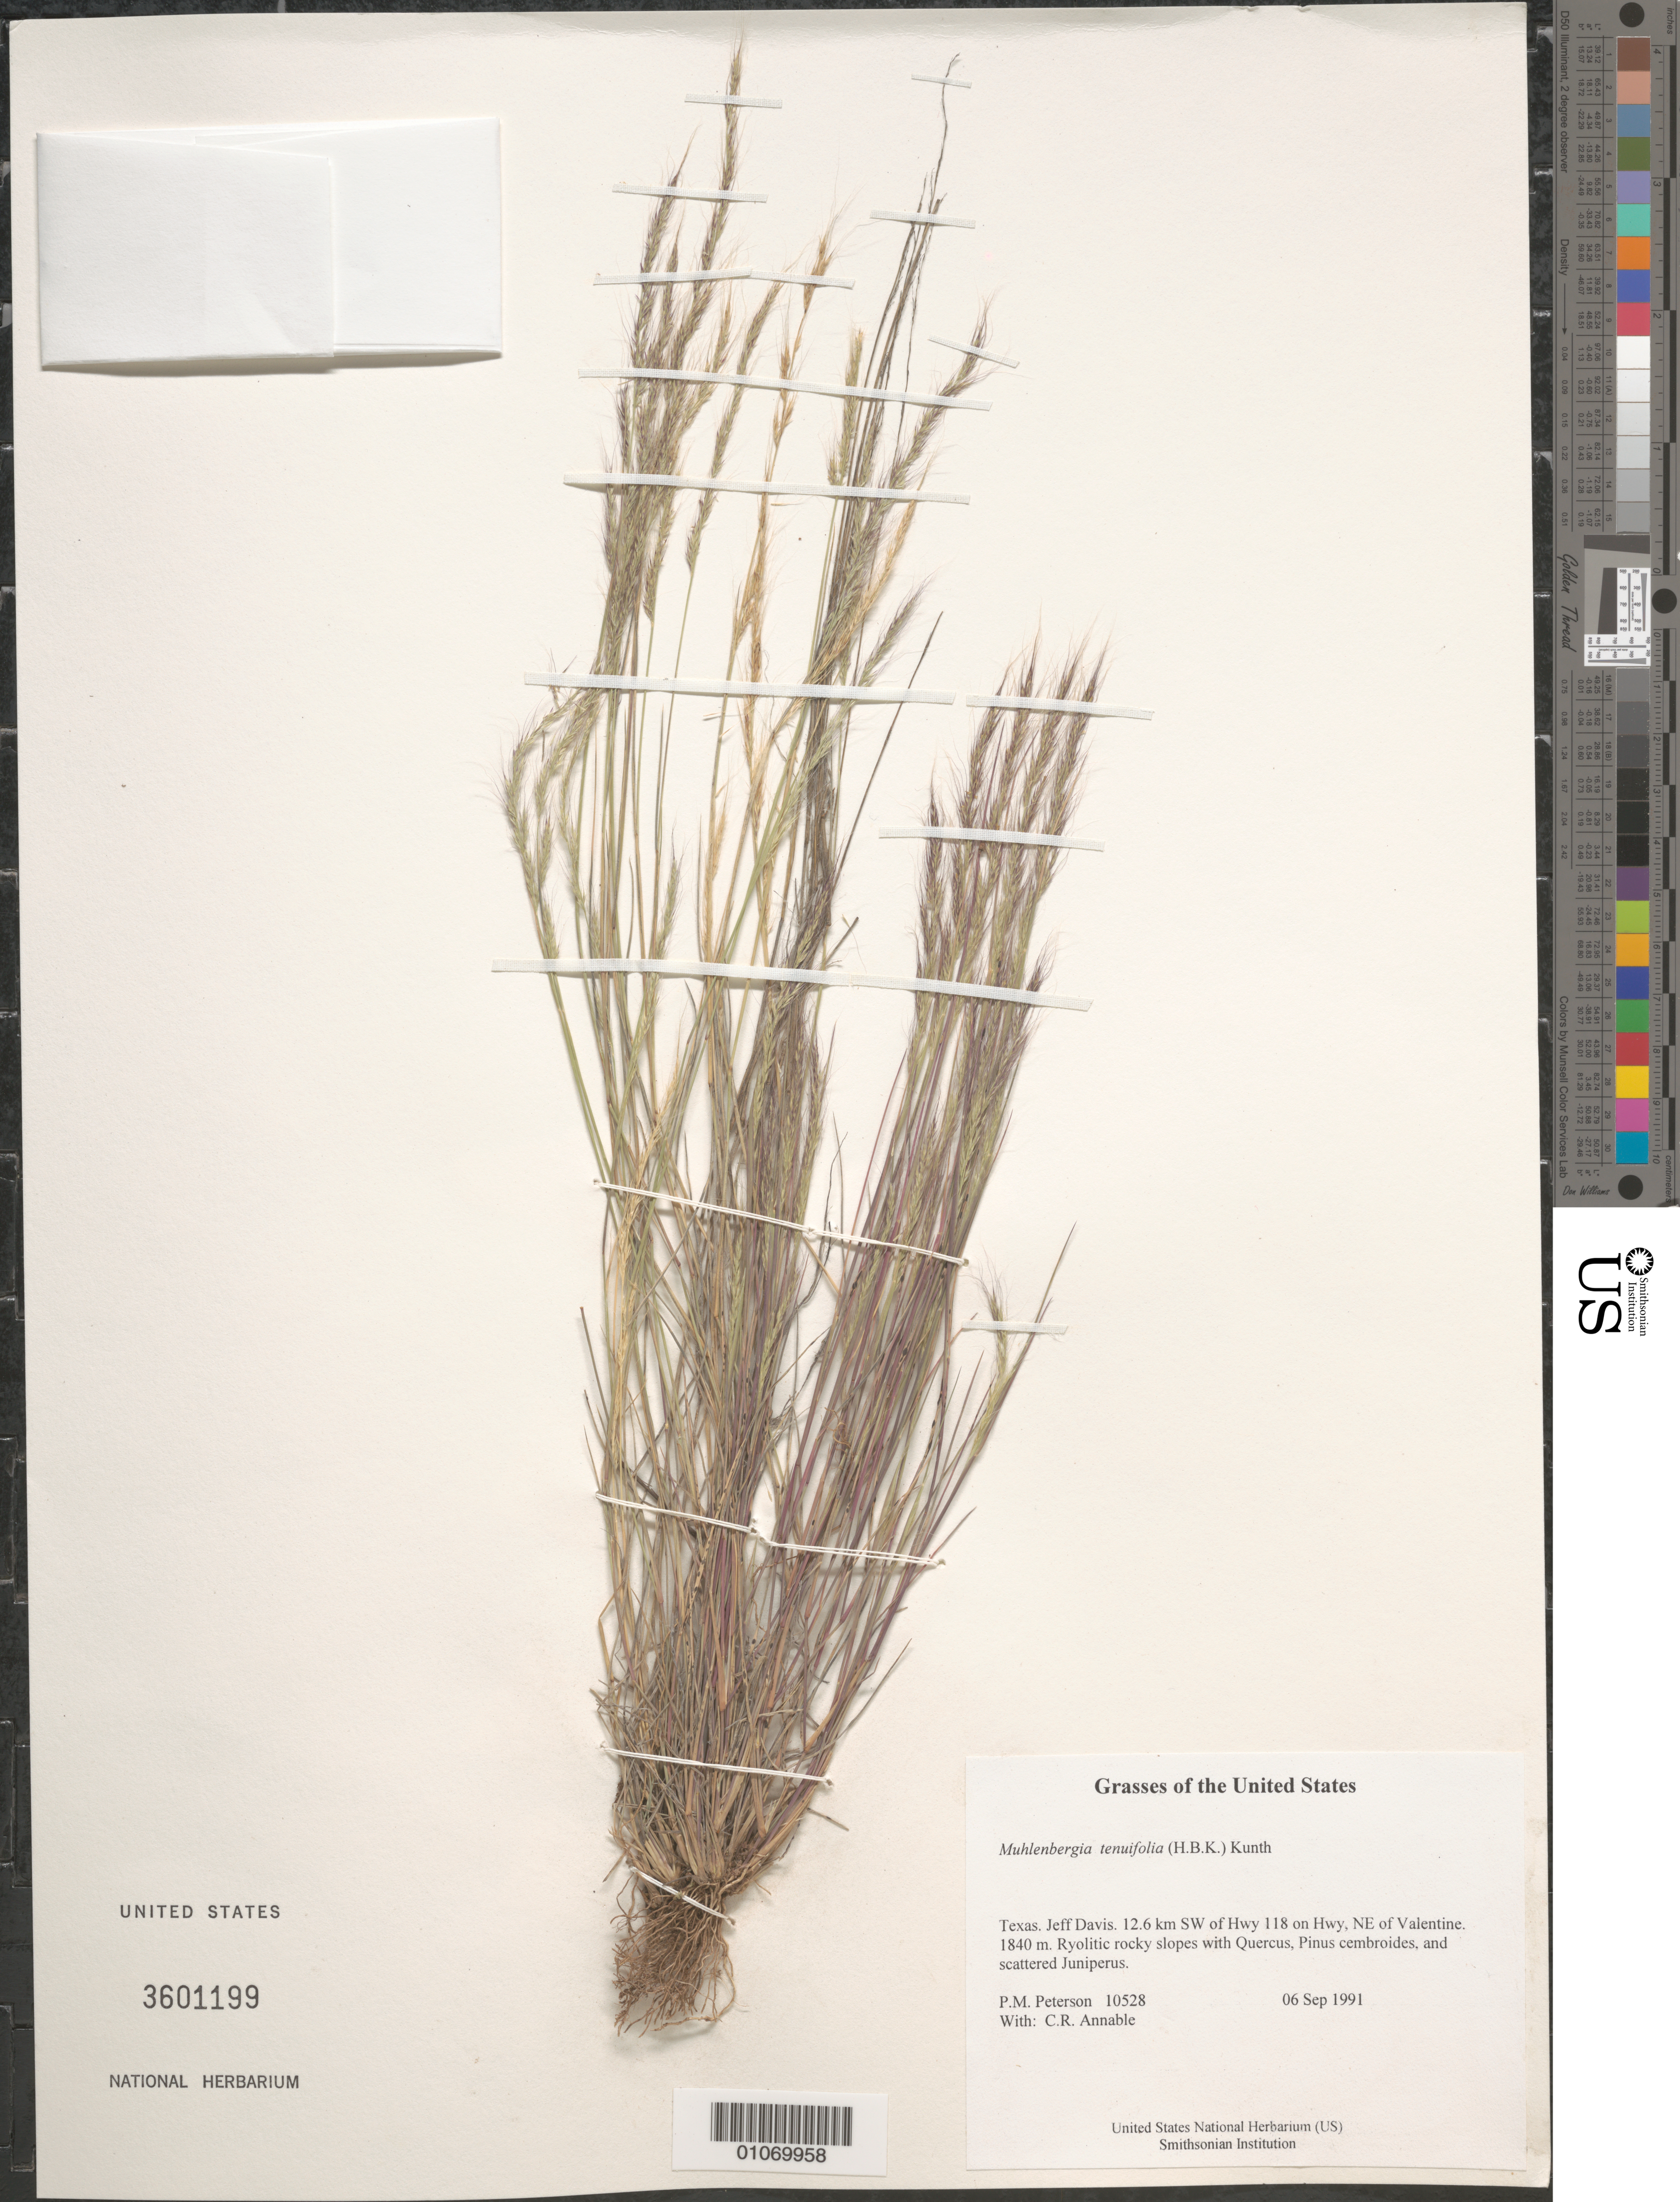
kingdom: Plantae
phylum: Tracheophyta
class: Liliopsida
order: Poales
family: Poaceae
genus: Muhlenbergia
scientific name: Muhlenbergia tenuifolia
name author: (Kunth) Kunth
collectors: P. M. Peterson & C. R. Annable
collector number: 10528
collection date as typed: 06 Sep 1991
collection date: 1991-09-06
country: United States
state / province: Texas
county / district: Jeff Davis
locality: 12.6 km SW of Hwy 118 on Hwy, NE of Valentine.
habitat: Ryolitic rocky slopes with Quercus, Pinus cembroides, and scattered Juniperus.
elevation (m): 1840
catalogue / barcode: US 3601199